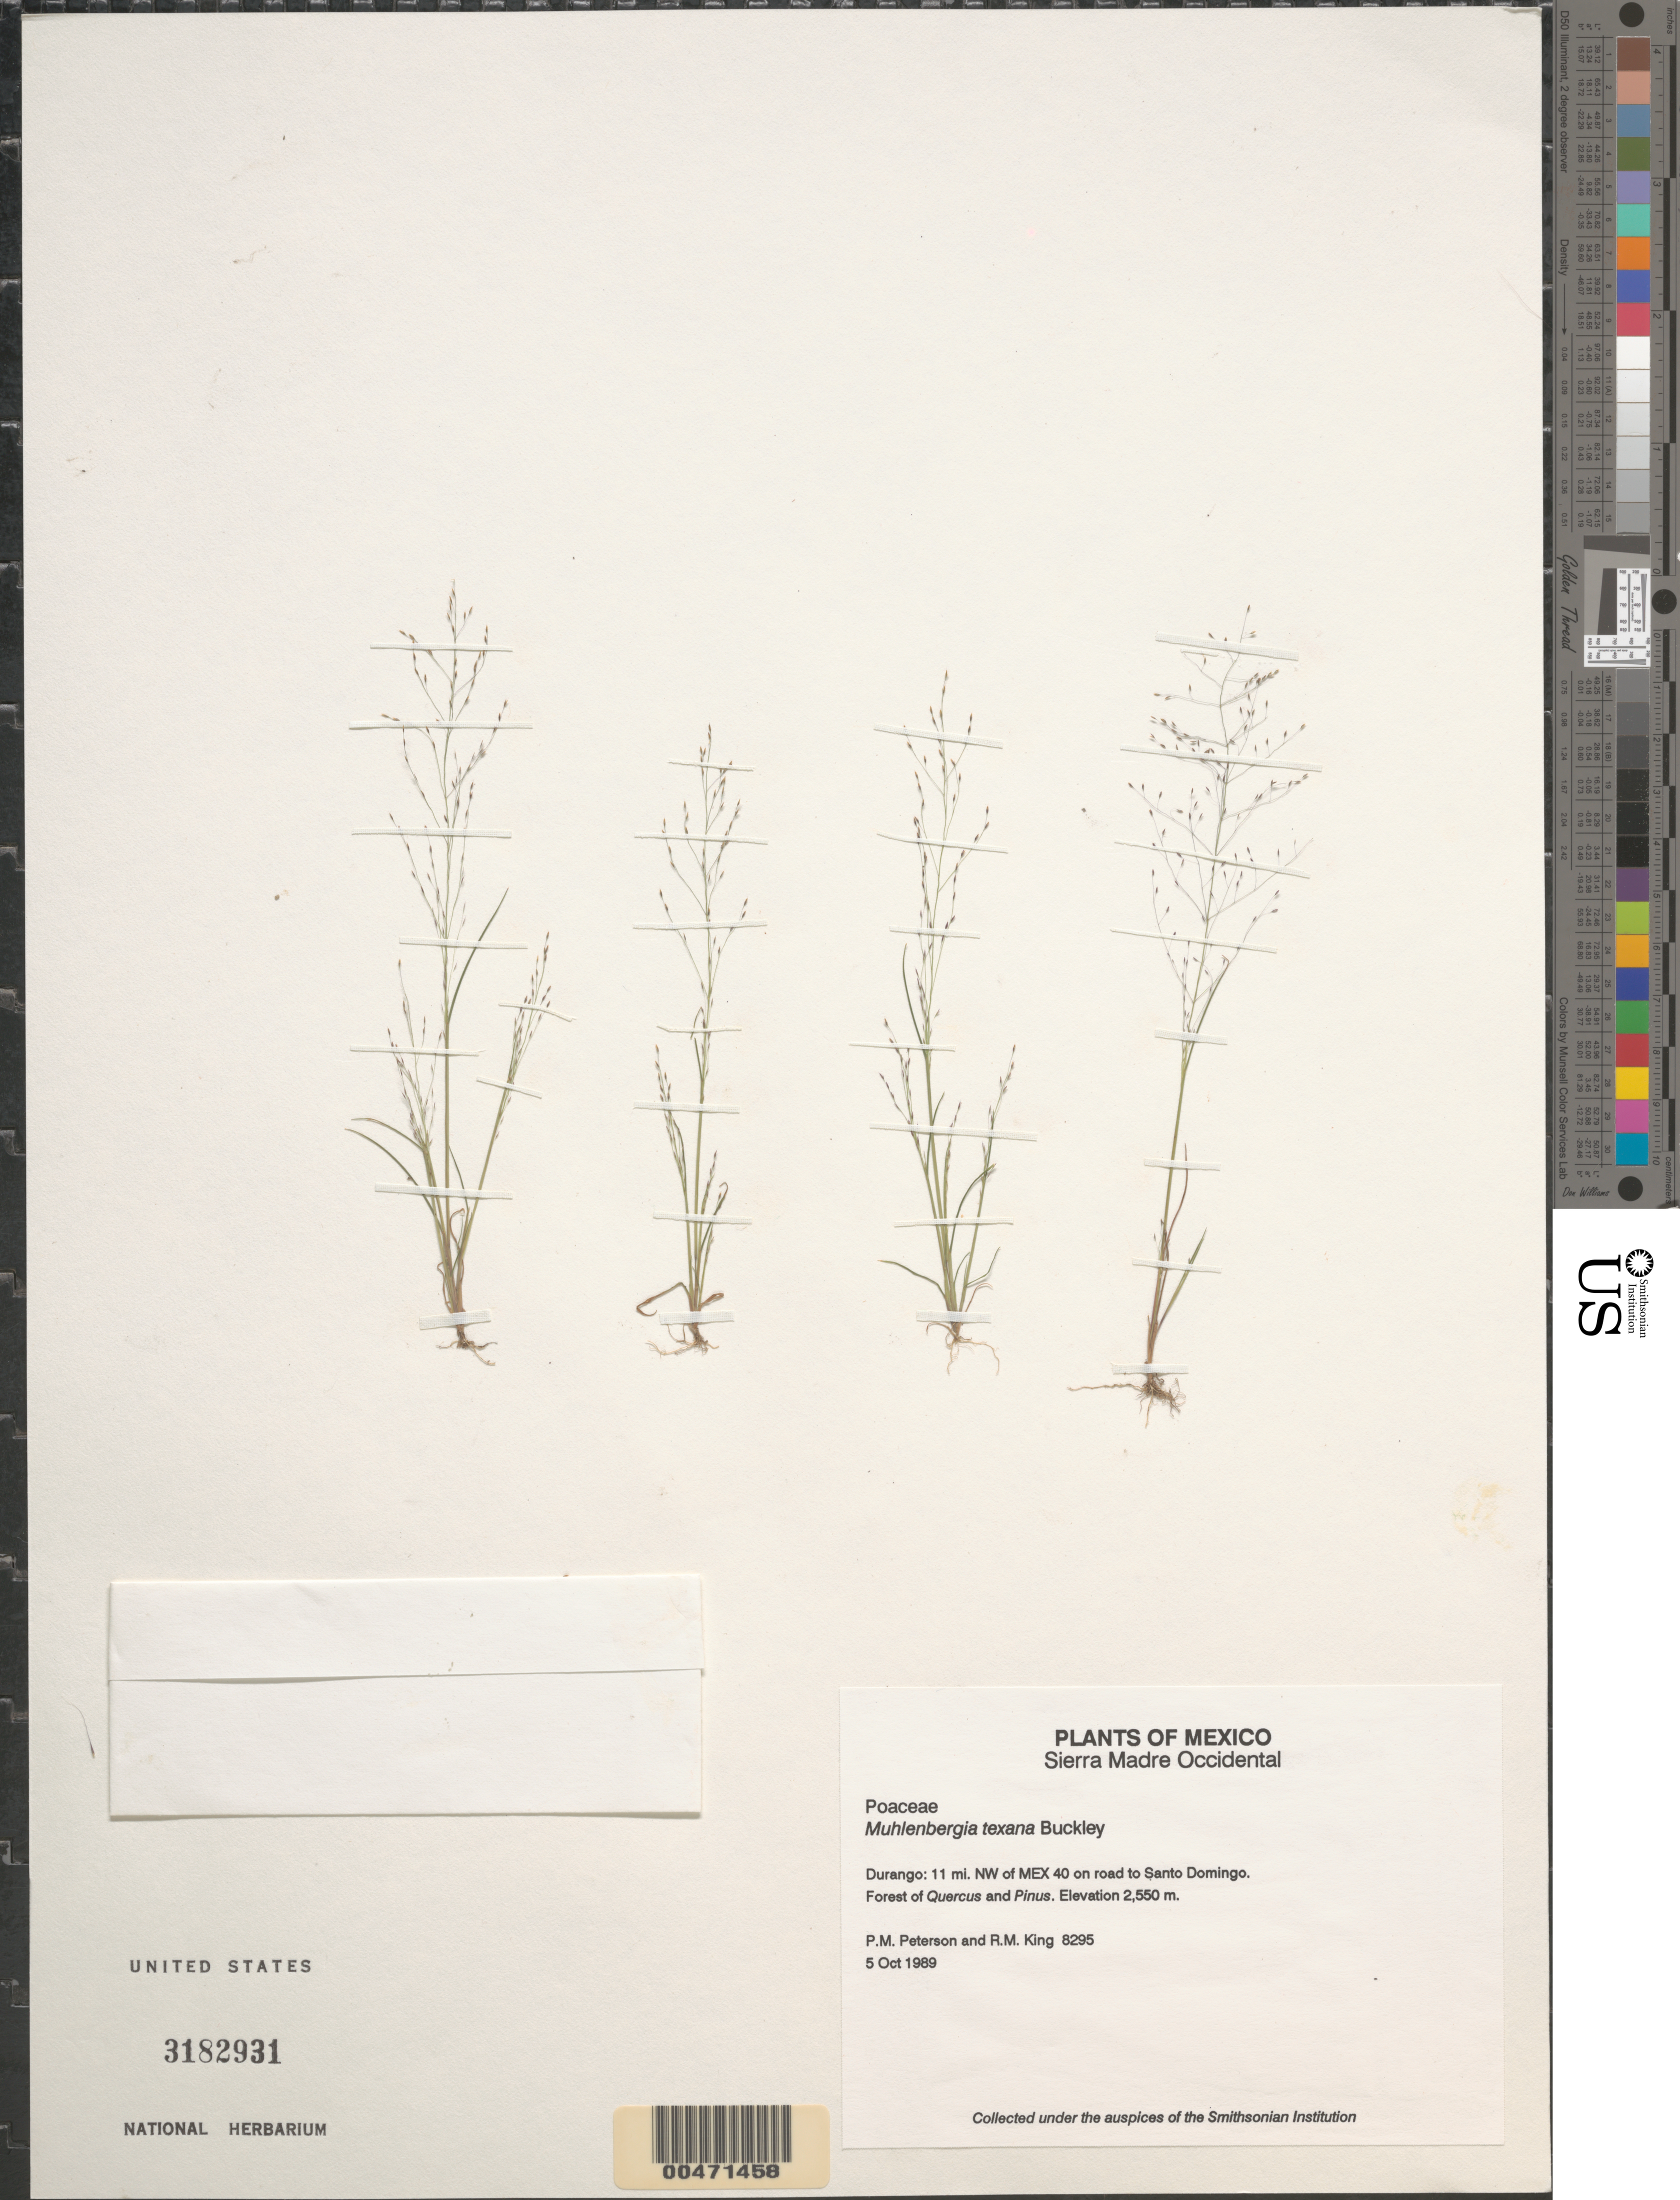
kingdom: Plantae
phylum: Tracheophyta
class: Liliopsida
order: Poales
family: Poaceae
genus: Muhlenbergia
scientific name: Muhlenbergia texana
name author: Buckley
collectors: P. M. Peterson & R. M. King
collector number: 08295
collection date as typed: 05 Oct 1989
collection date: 1989-10-05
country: Mexico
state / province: Durango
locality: Sierra Madre Occidental, 11 mi. NW of Mex 40 on road to Santo Domingo.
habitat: Forest of Quercus and Pinus.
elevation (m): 2550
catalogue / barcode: US 3182931